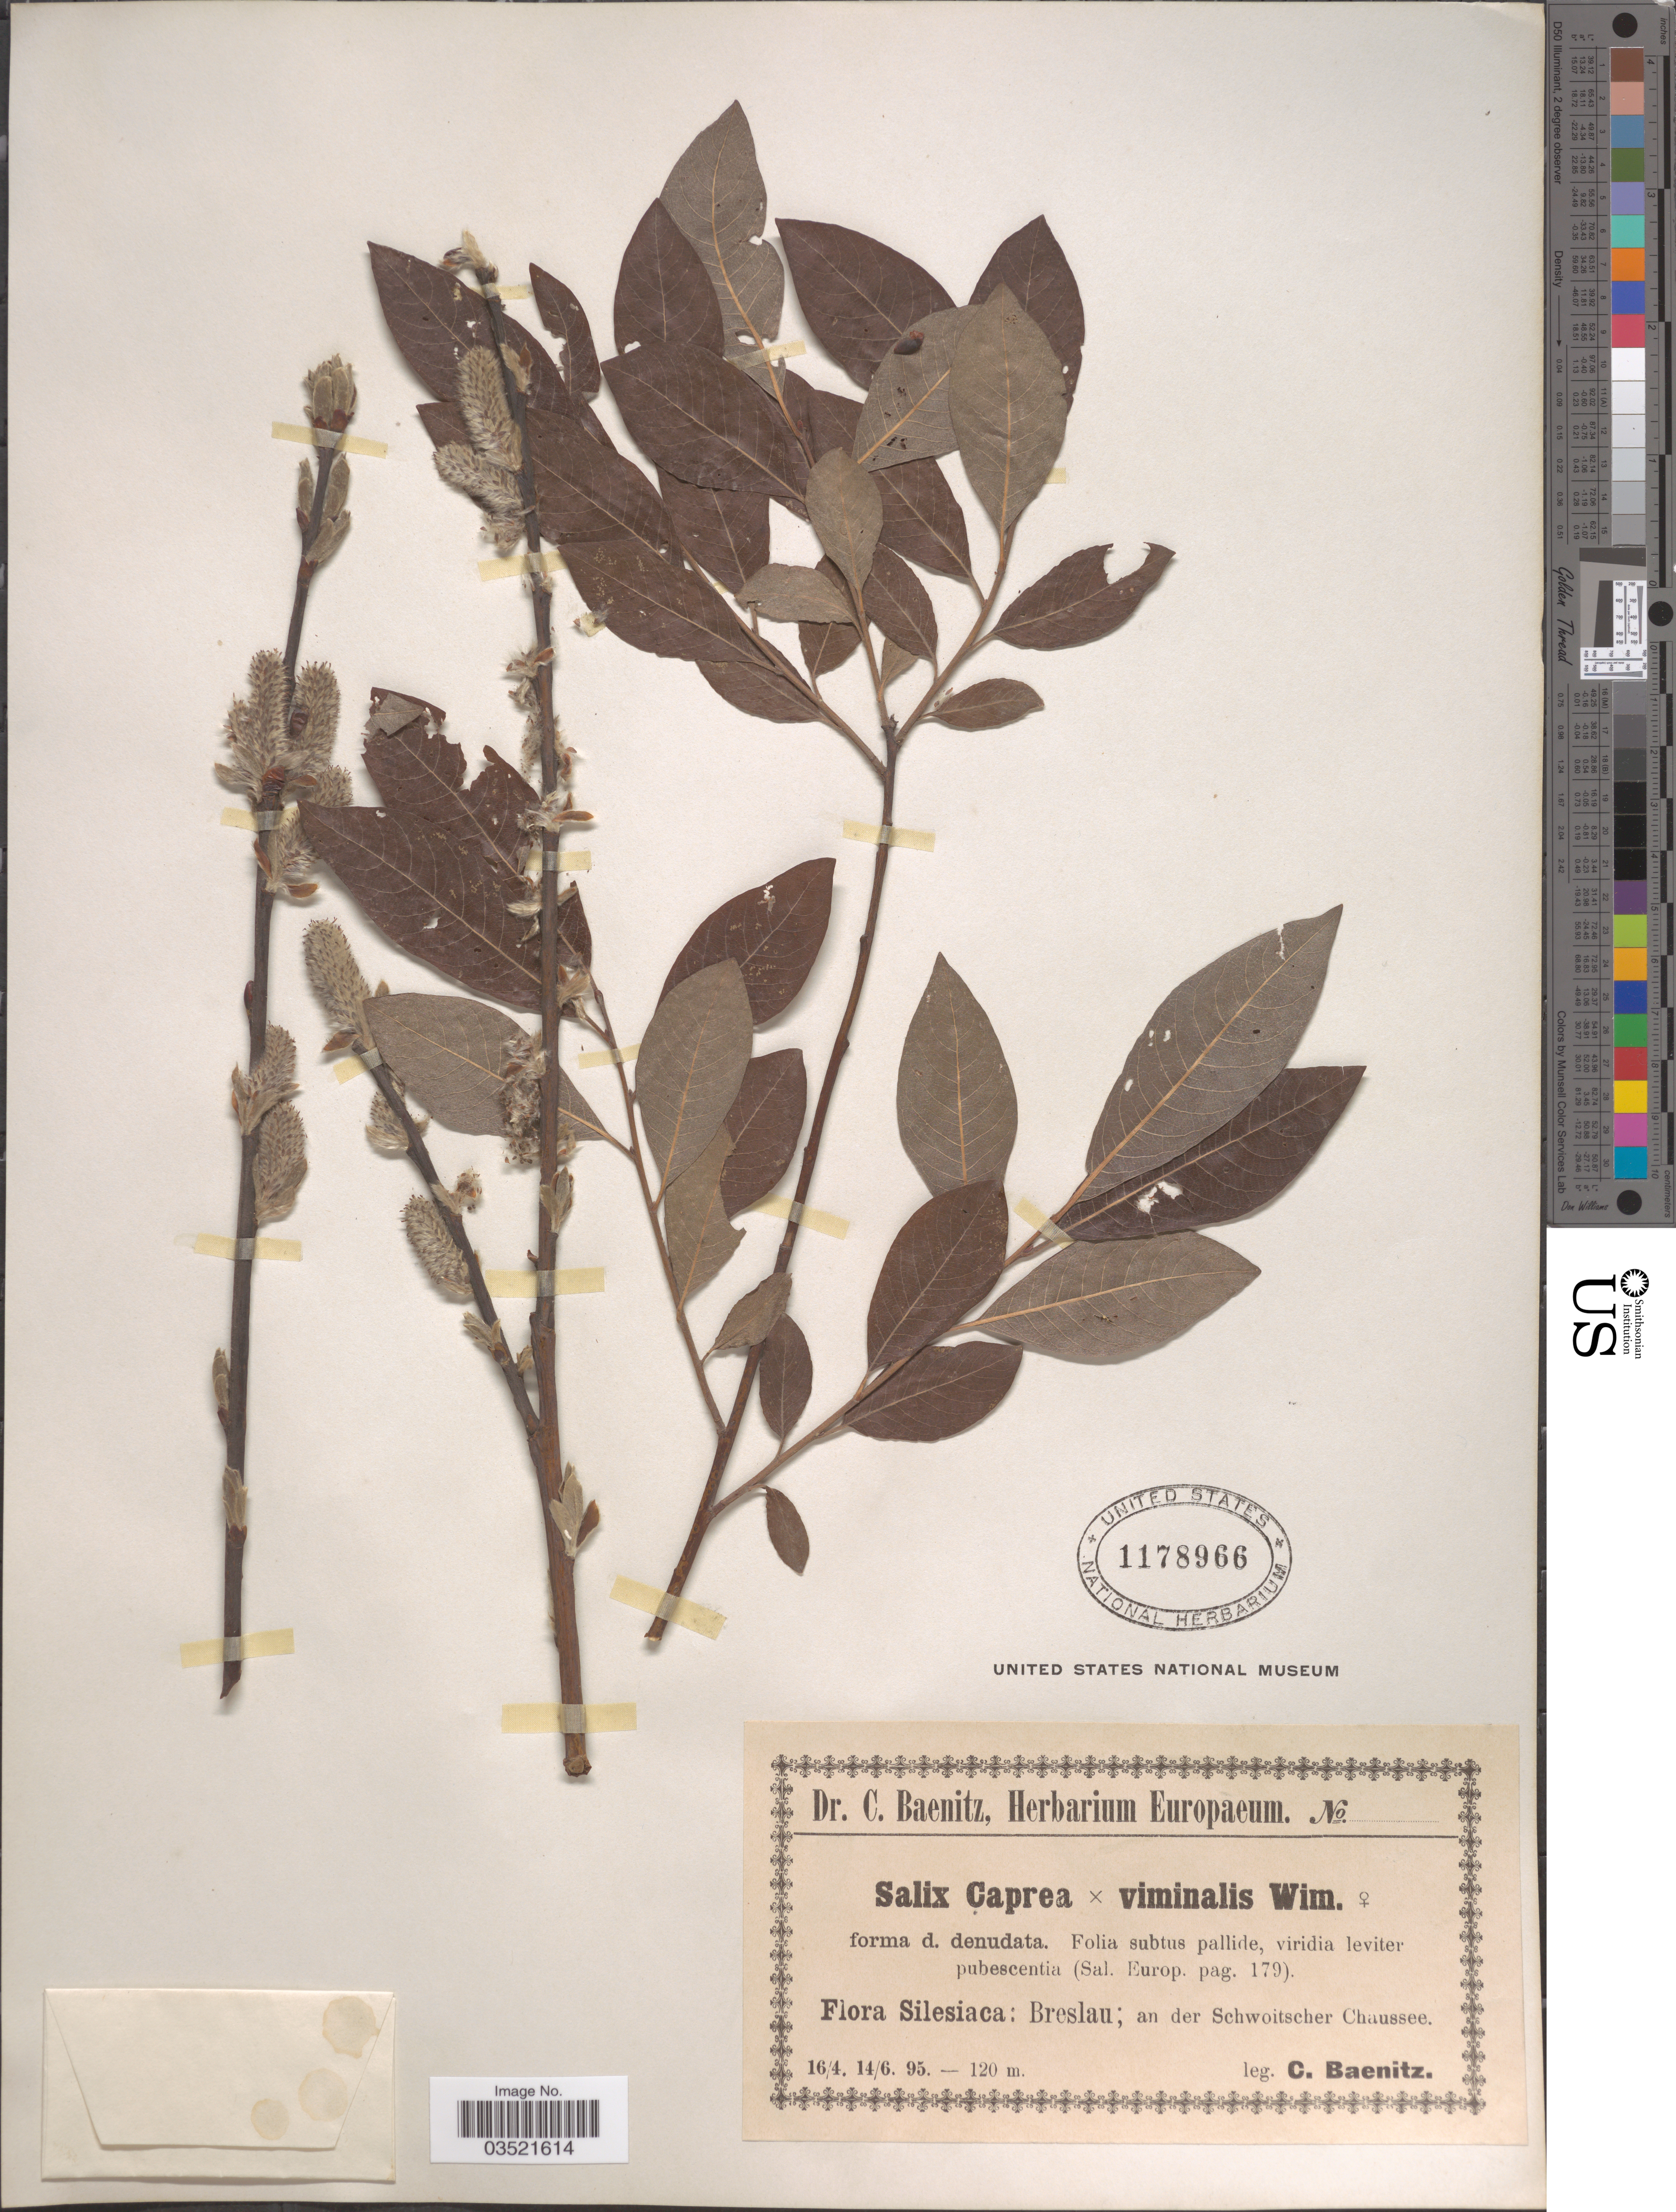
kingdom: Plantae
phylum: Tracheophyta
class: Magnoliopsida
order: Malpighiales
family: Salicaceae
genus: Salix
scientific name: Salix caprea x S. viminalis f. denudata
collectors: C. G. Baenitz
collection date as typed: Transcribed d/m/y: 16/4/95 to 14/6/95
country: Poland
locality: Silesiaca: Breslau; an der Schwoitscher Chaussee.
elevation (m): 120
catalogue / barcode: US 1178966